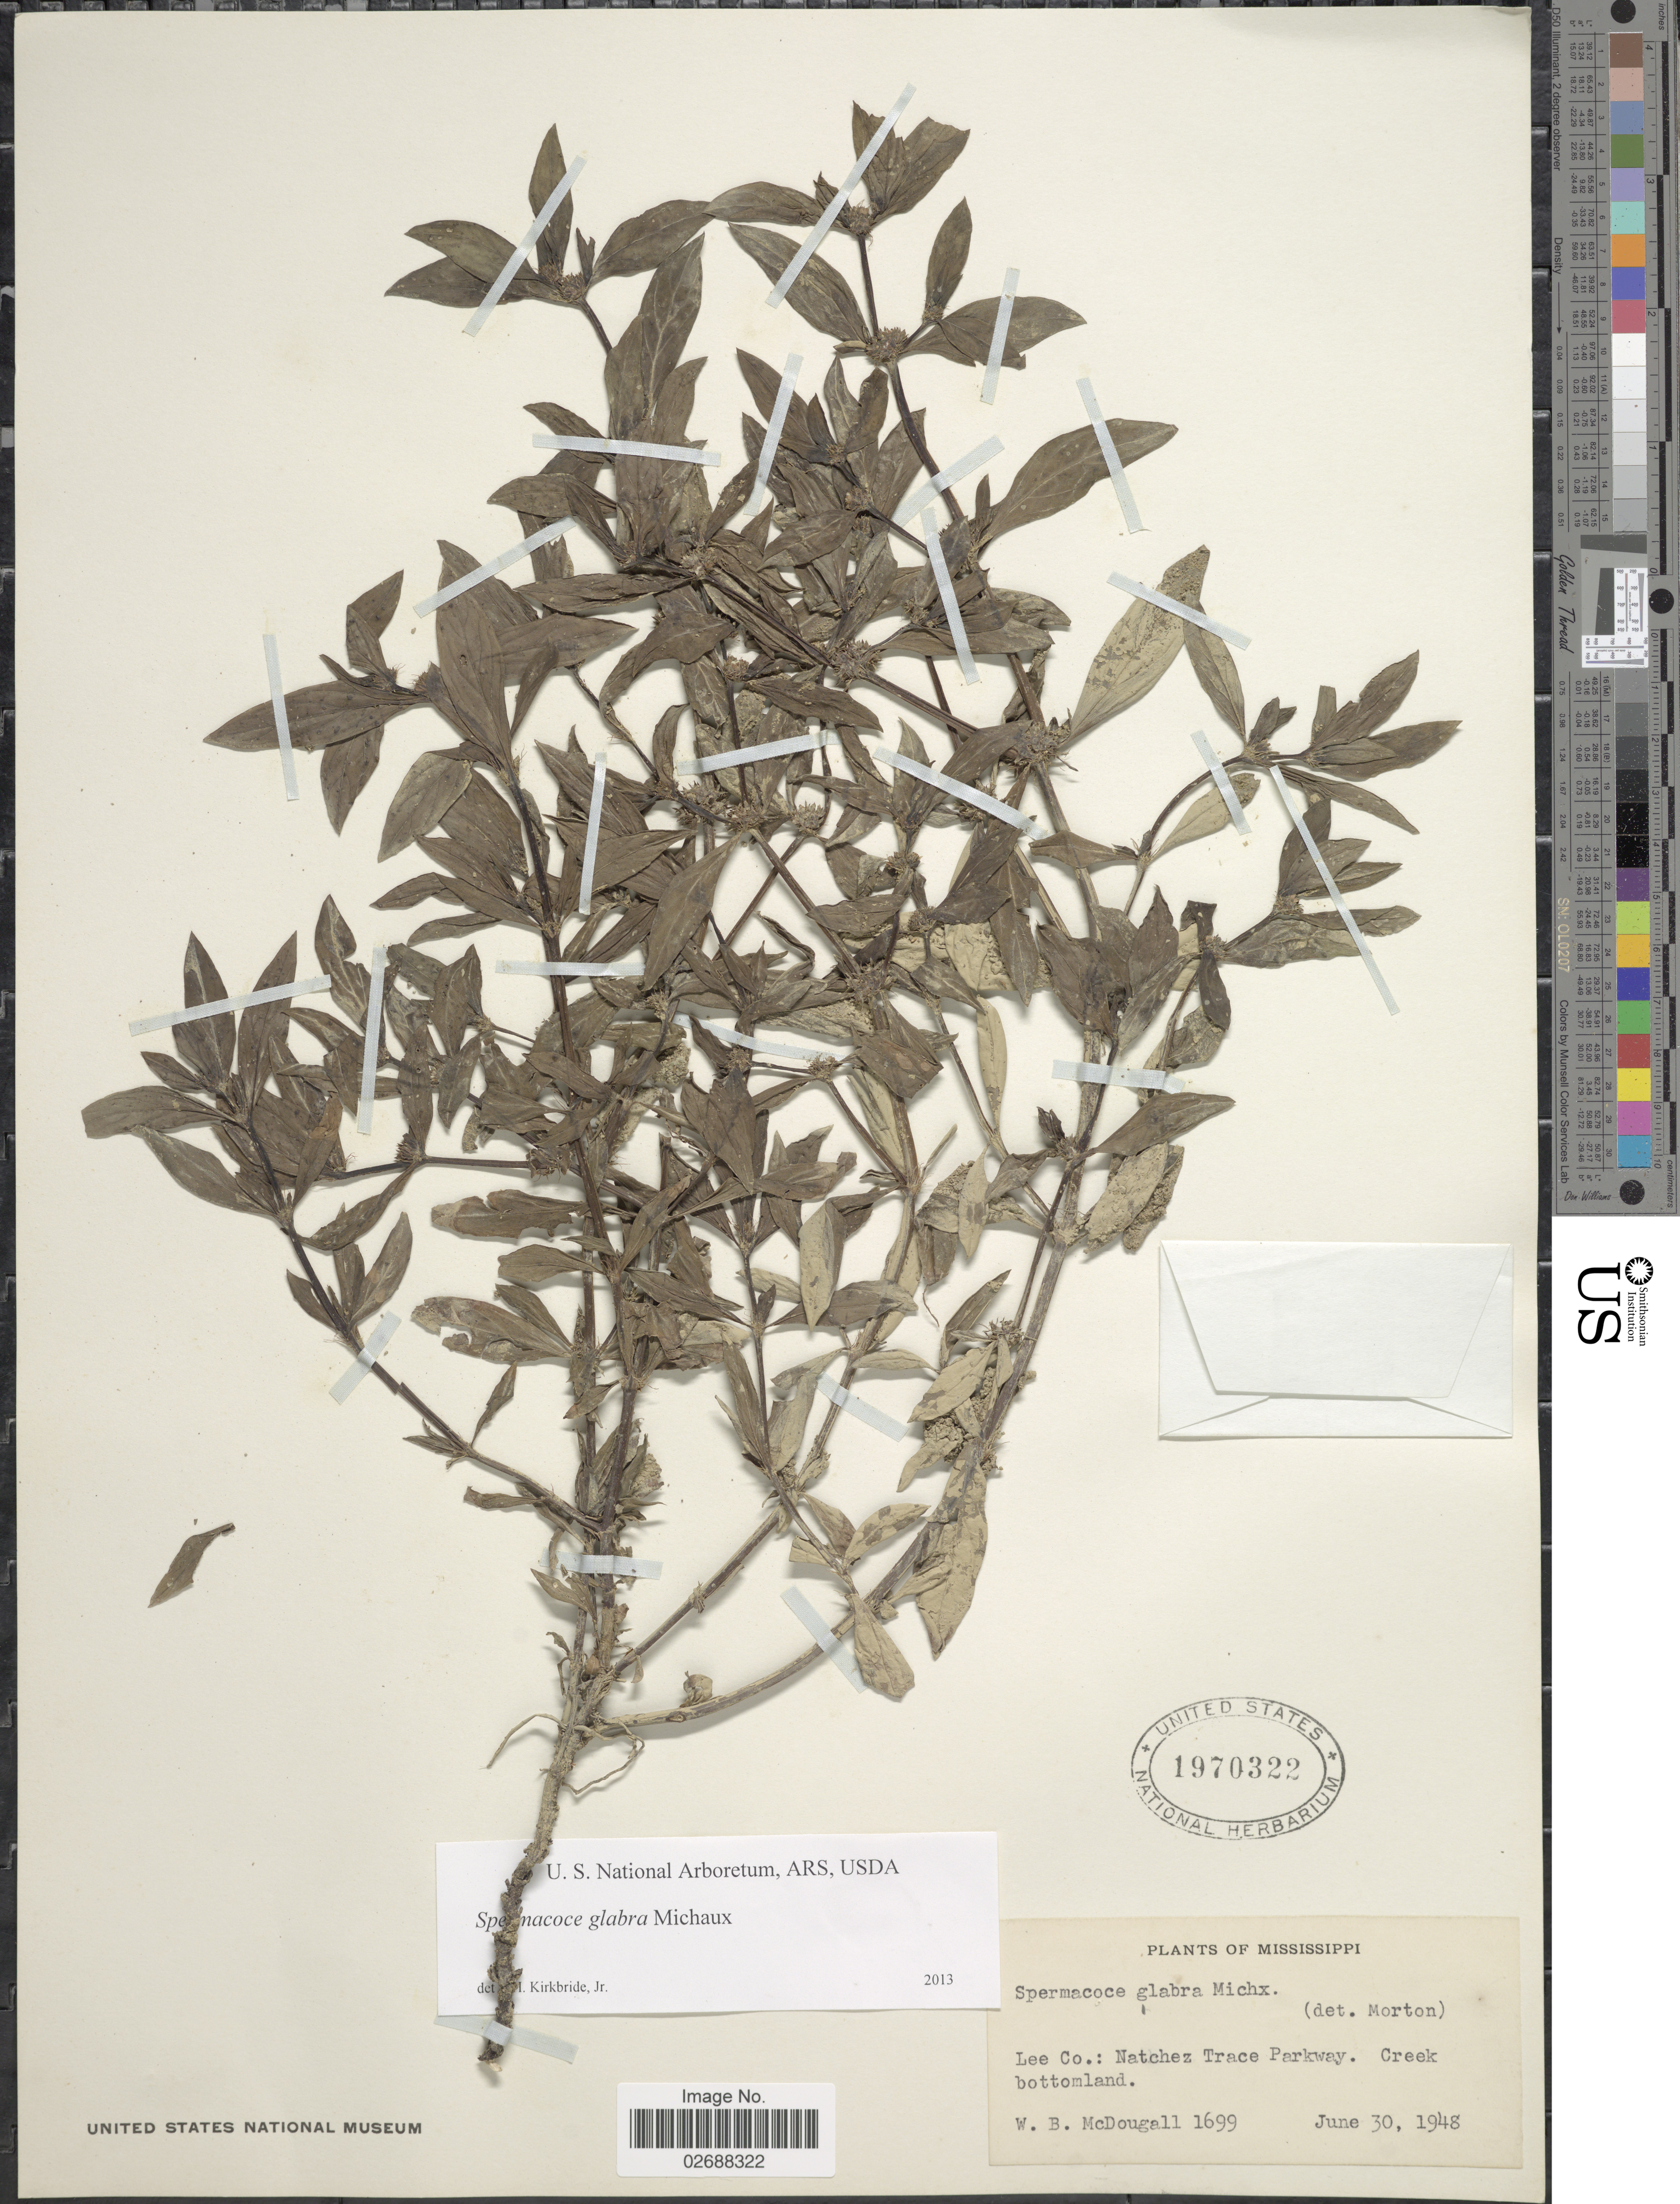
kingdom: Plantae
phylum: Tracheophyta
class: Magnoliopsida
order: Gentianales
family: Rubiaceae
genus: Spermacoce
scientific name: Spermacoce glabra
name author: Michx.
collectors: W. B. McDougall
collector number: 1699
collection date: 1948-06-30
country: United States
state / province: Mississippi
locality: Lee Co.: Natchez Trace Parkway. Creek bottomland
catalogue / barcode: US 1970322